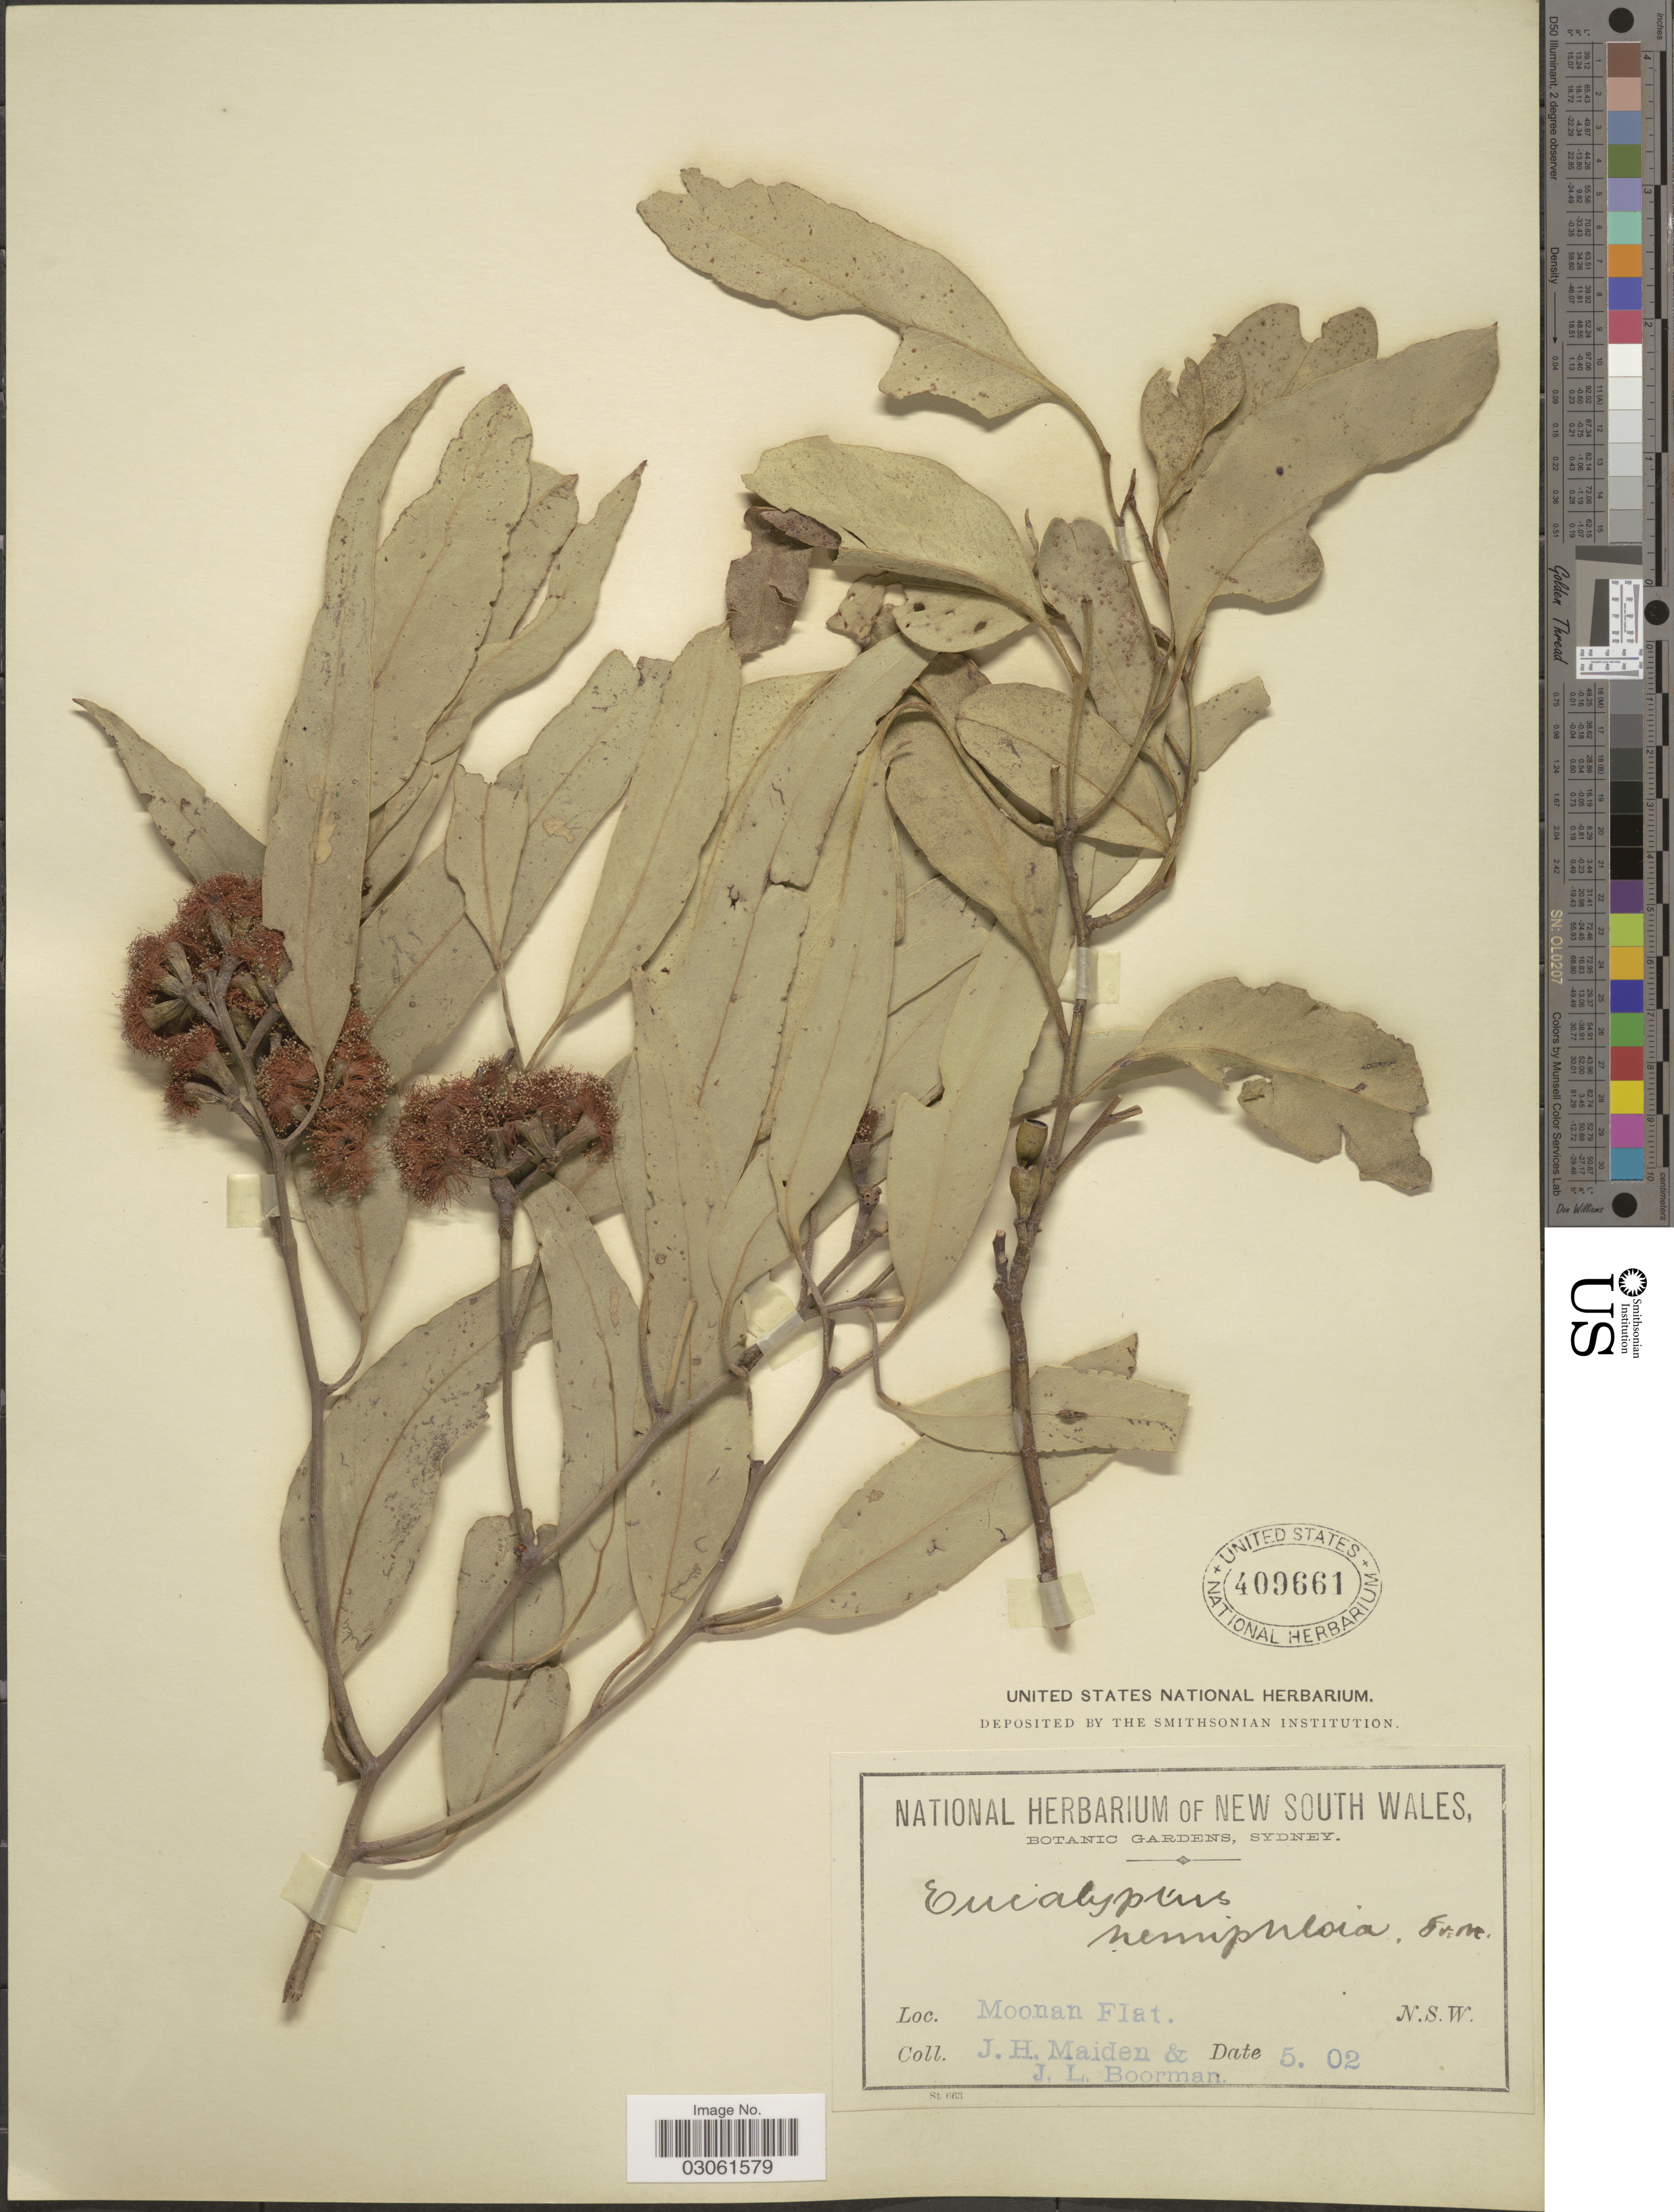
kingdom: Plantae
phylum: Tracheophyta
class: Magnoliopsida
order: Myrtales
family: Myrtaceae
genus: Eucalyptus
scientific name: Eucalyptus moluccana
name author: Roxb.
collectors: J. Maiden & J. Boorman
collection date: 1902-05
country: Australia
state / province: New South Wales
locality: Moonan Flat. N. S. W.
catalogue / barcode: US 409661